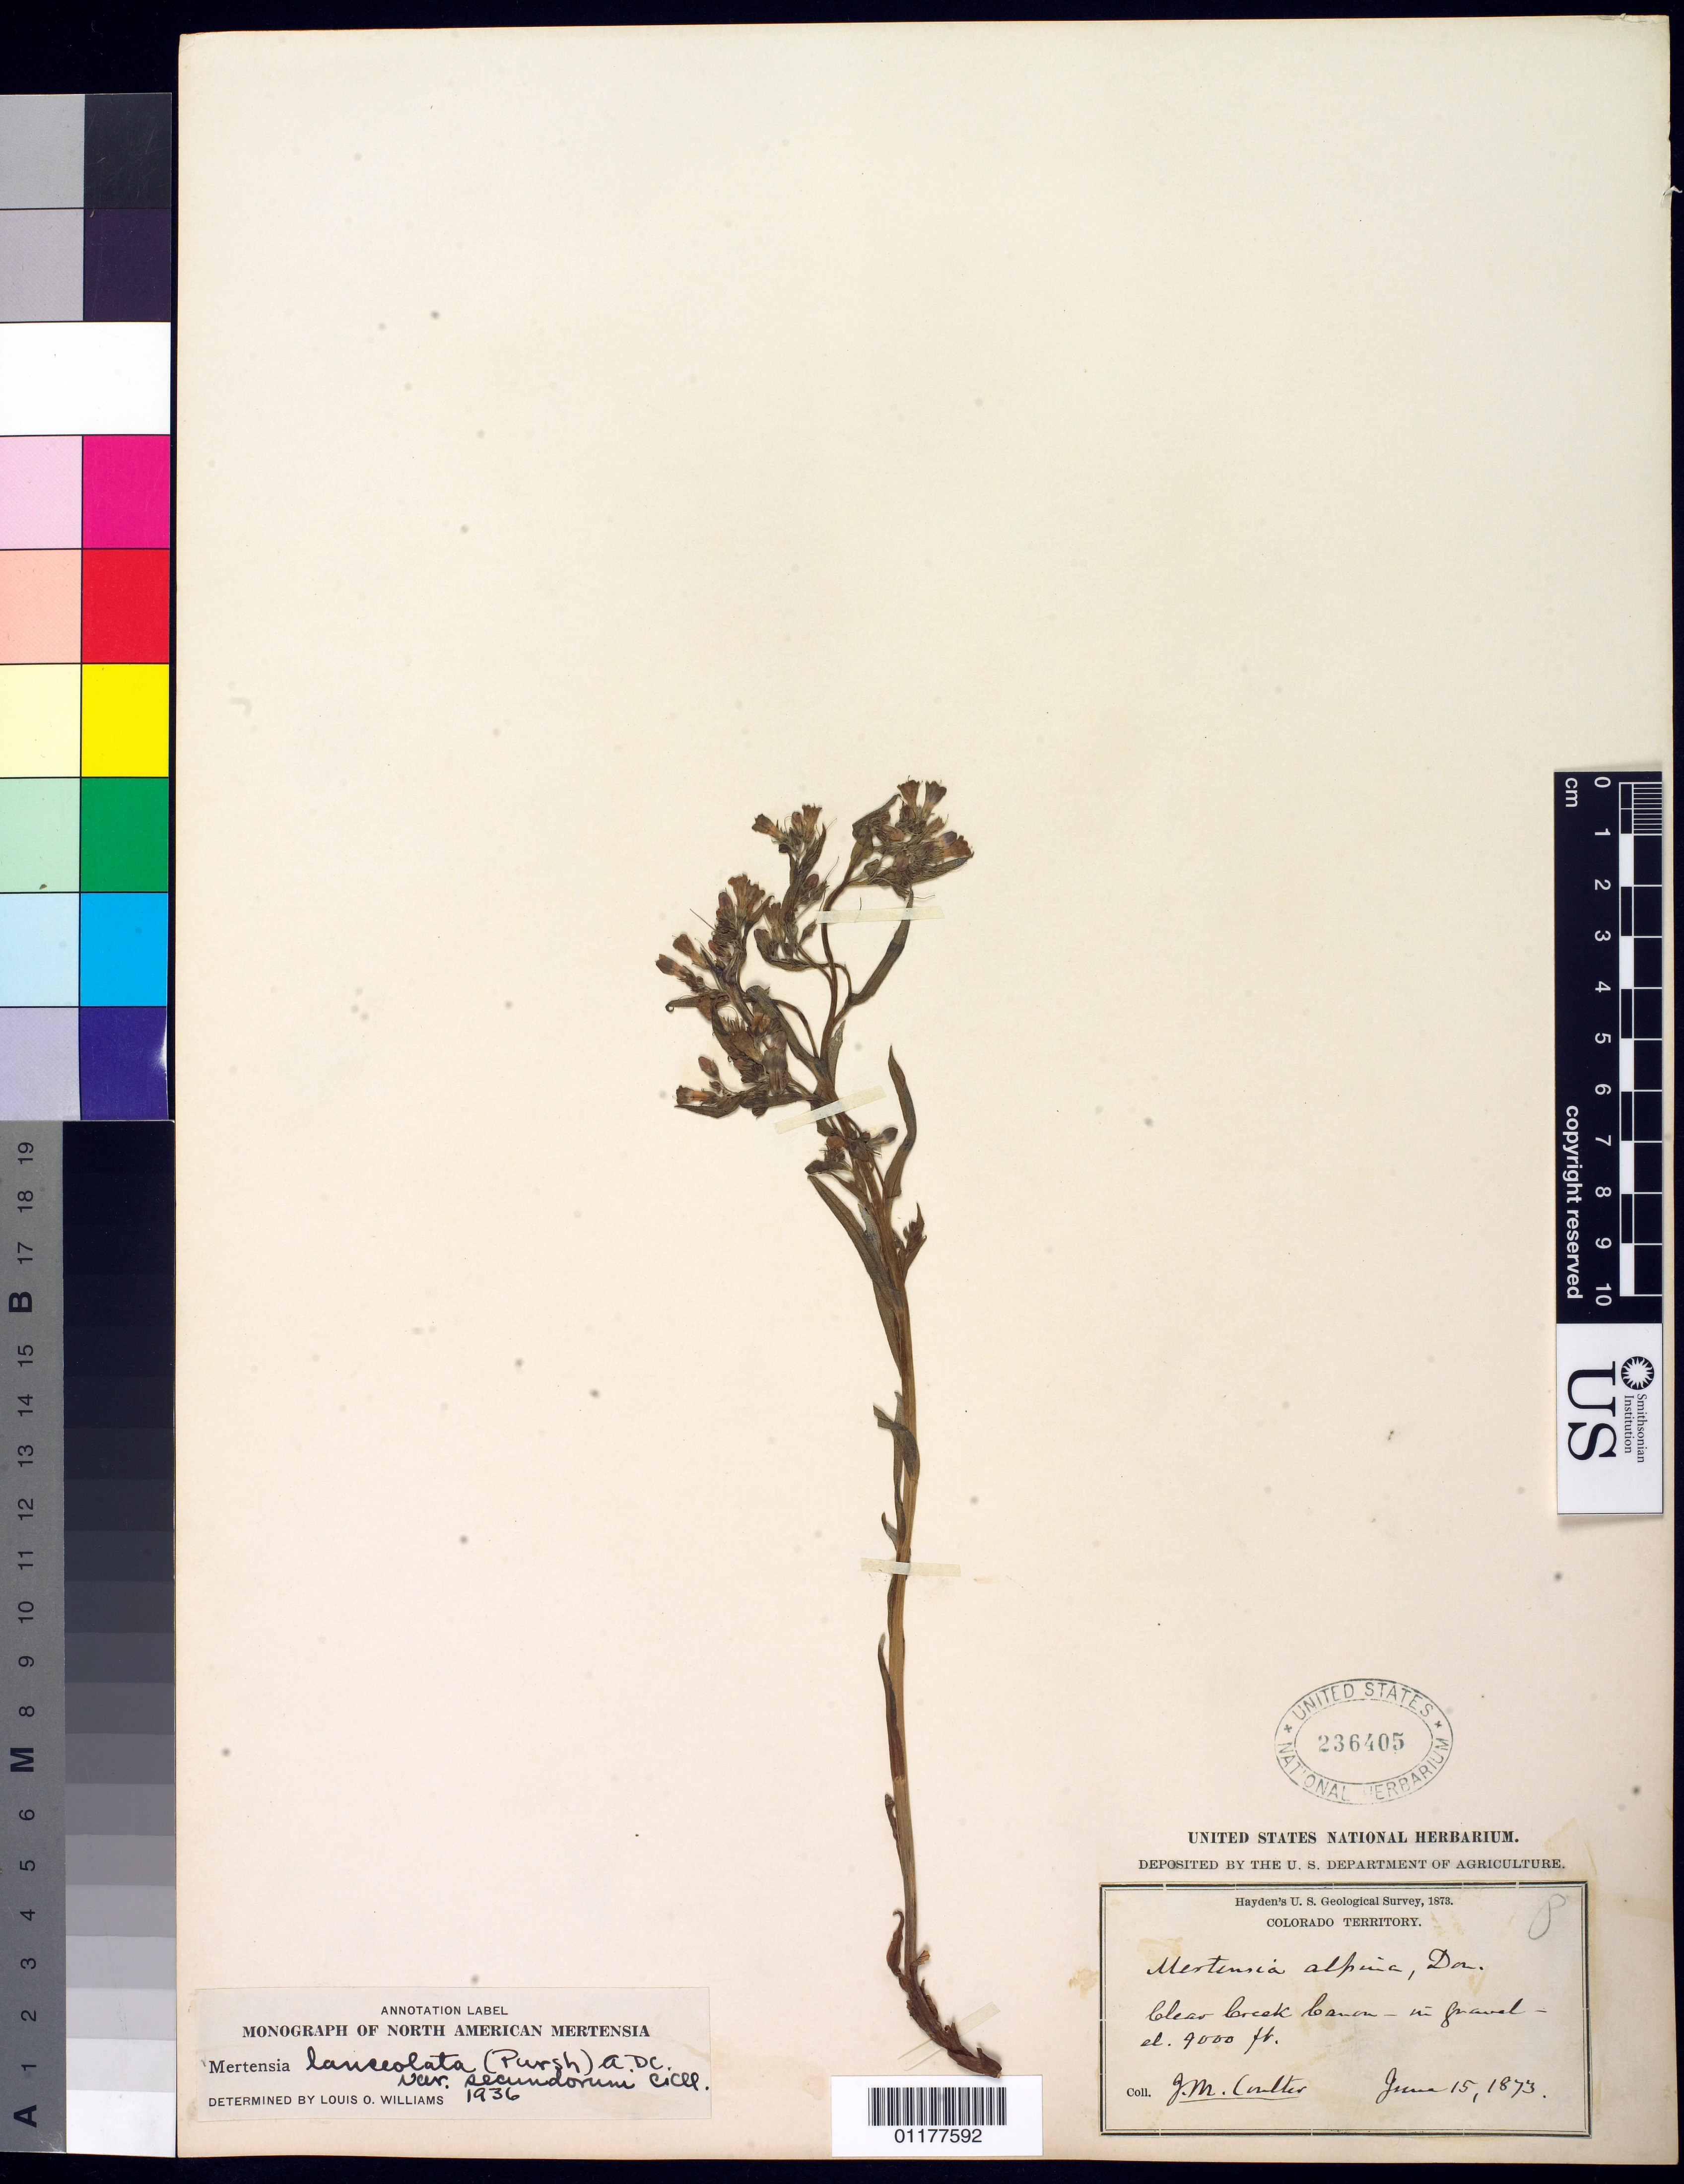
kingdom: Plantae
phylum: Tracheophyta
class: Magnoliopsida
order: Boraginales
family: Boraginaceae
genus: Mertensia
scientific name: Mertensia lanceolata var. secundorum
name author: Cockerell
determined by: Williams, Louis O.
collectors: J. M. Coulter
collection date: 1873-06-15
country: United States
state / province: Colorado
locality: Clear Creek Canyon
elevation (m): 2743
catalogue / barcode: US 236405